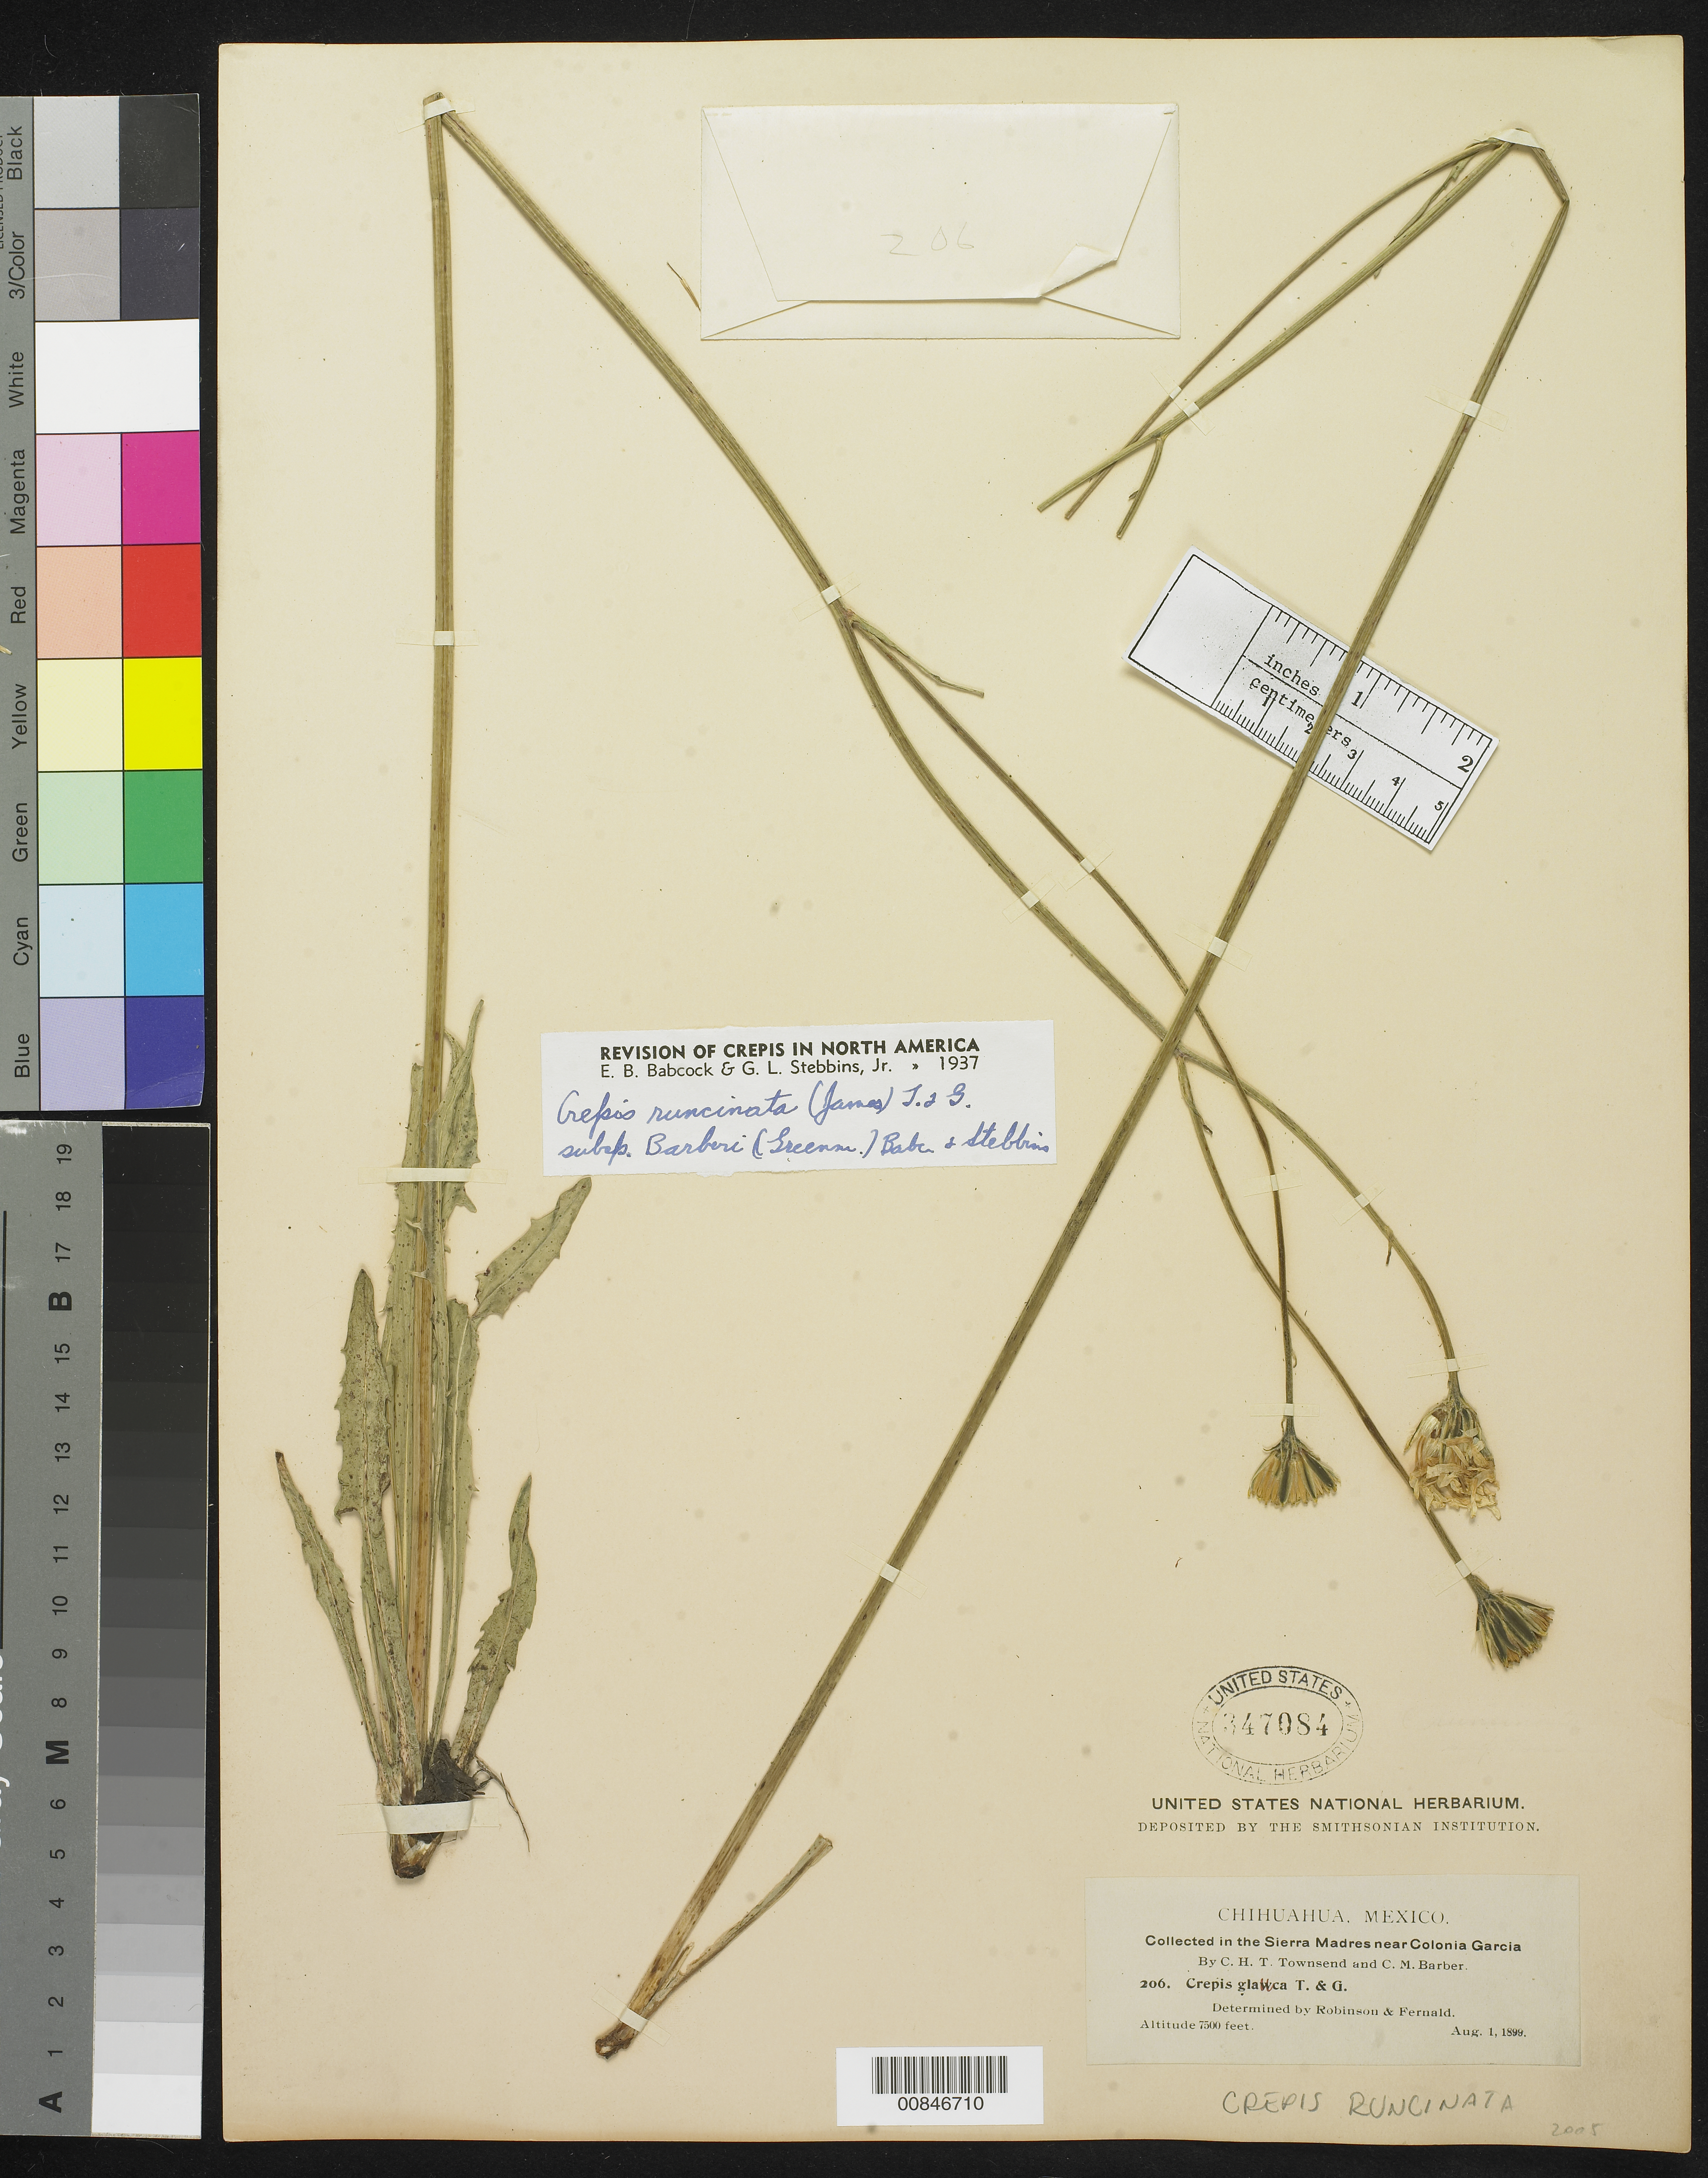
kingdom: Plantae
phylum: Tracheophyta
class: Magnoliopsida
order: Asterales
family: Asteraceae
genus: Crepis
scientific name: Crepis runcinata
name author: Torr. & A. Gray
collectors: C. H. T. Townsend & C. Barber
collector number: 206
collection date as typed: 01 Aug 1899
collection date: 1899-08-01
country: Mexico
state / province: Chihuahua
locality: Sierra Madre near Colonia García, Chihuahua.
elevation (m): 2286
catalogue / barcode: US 347084